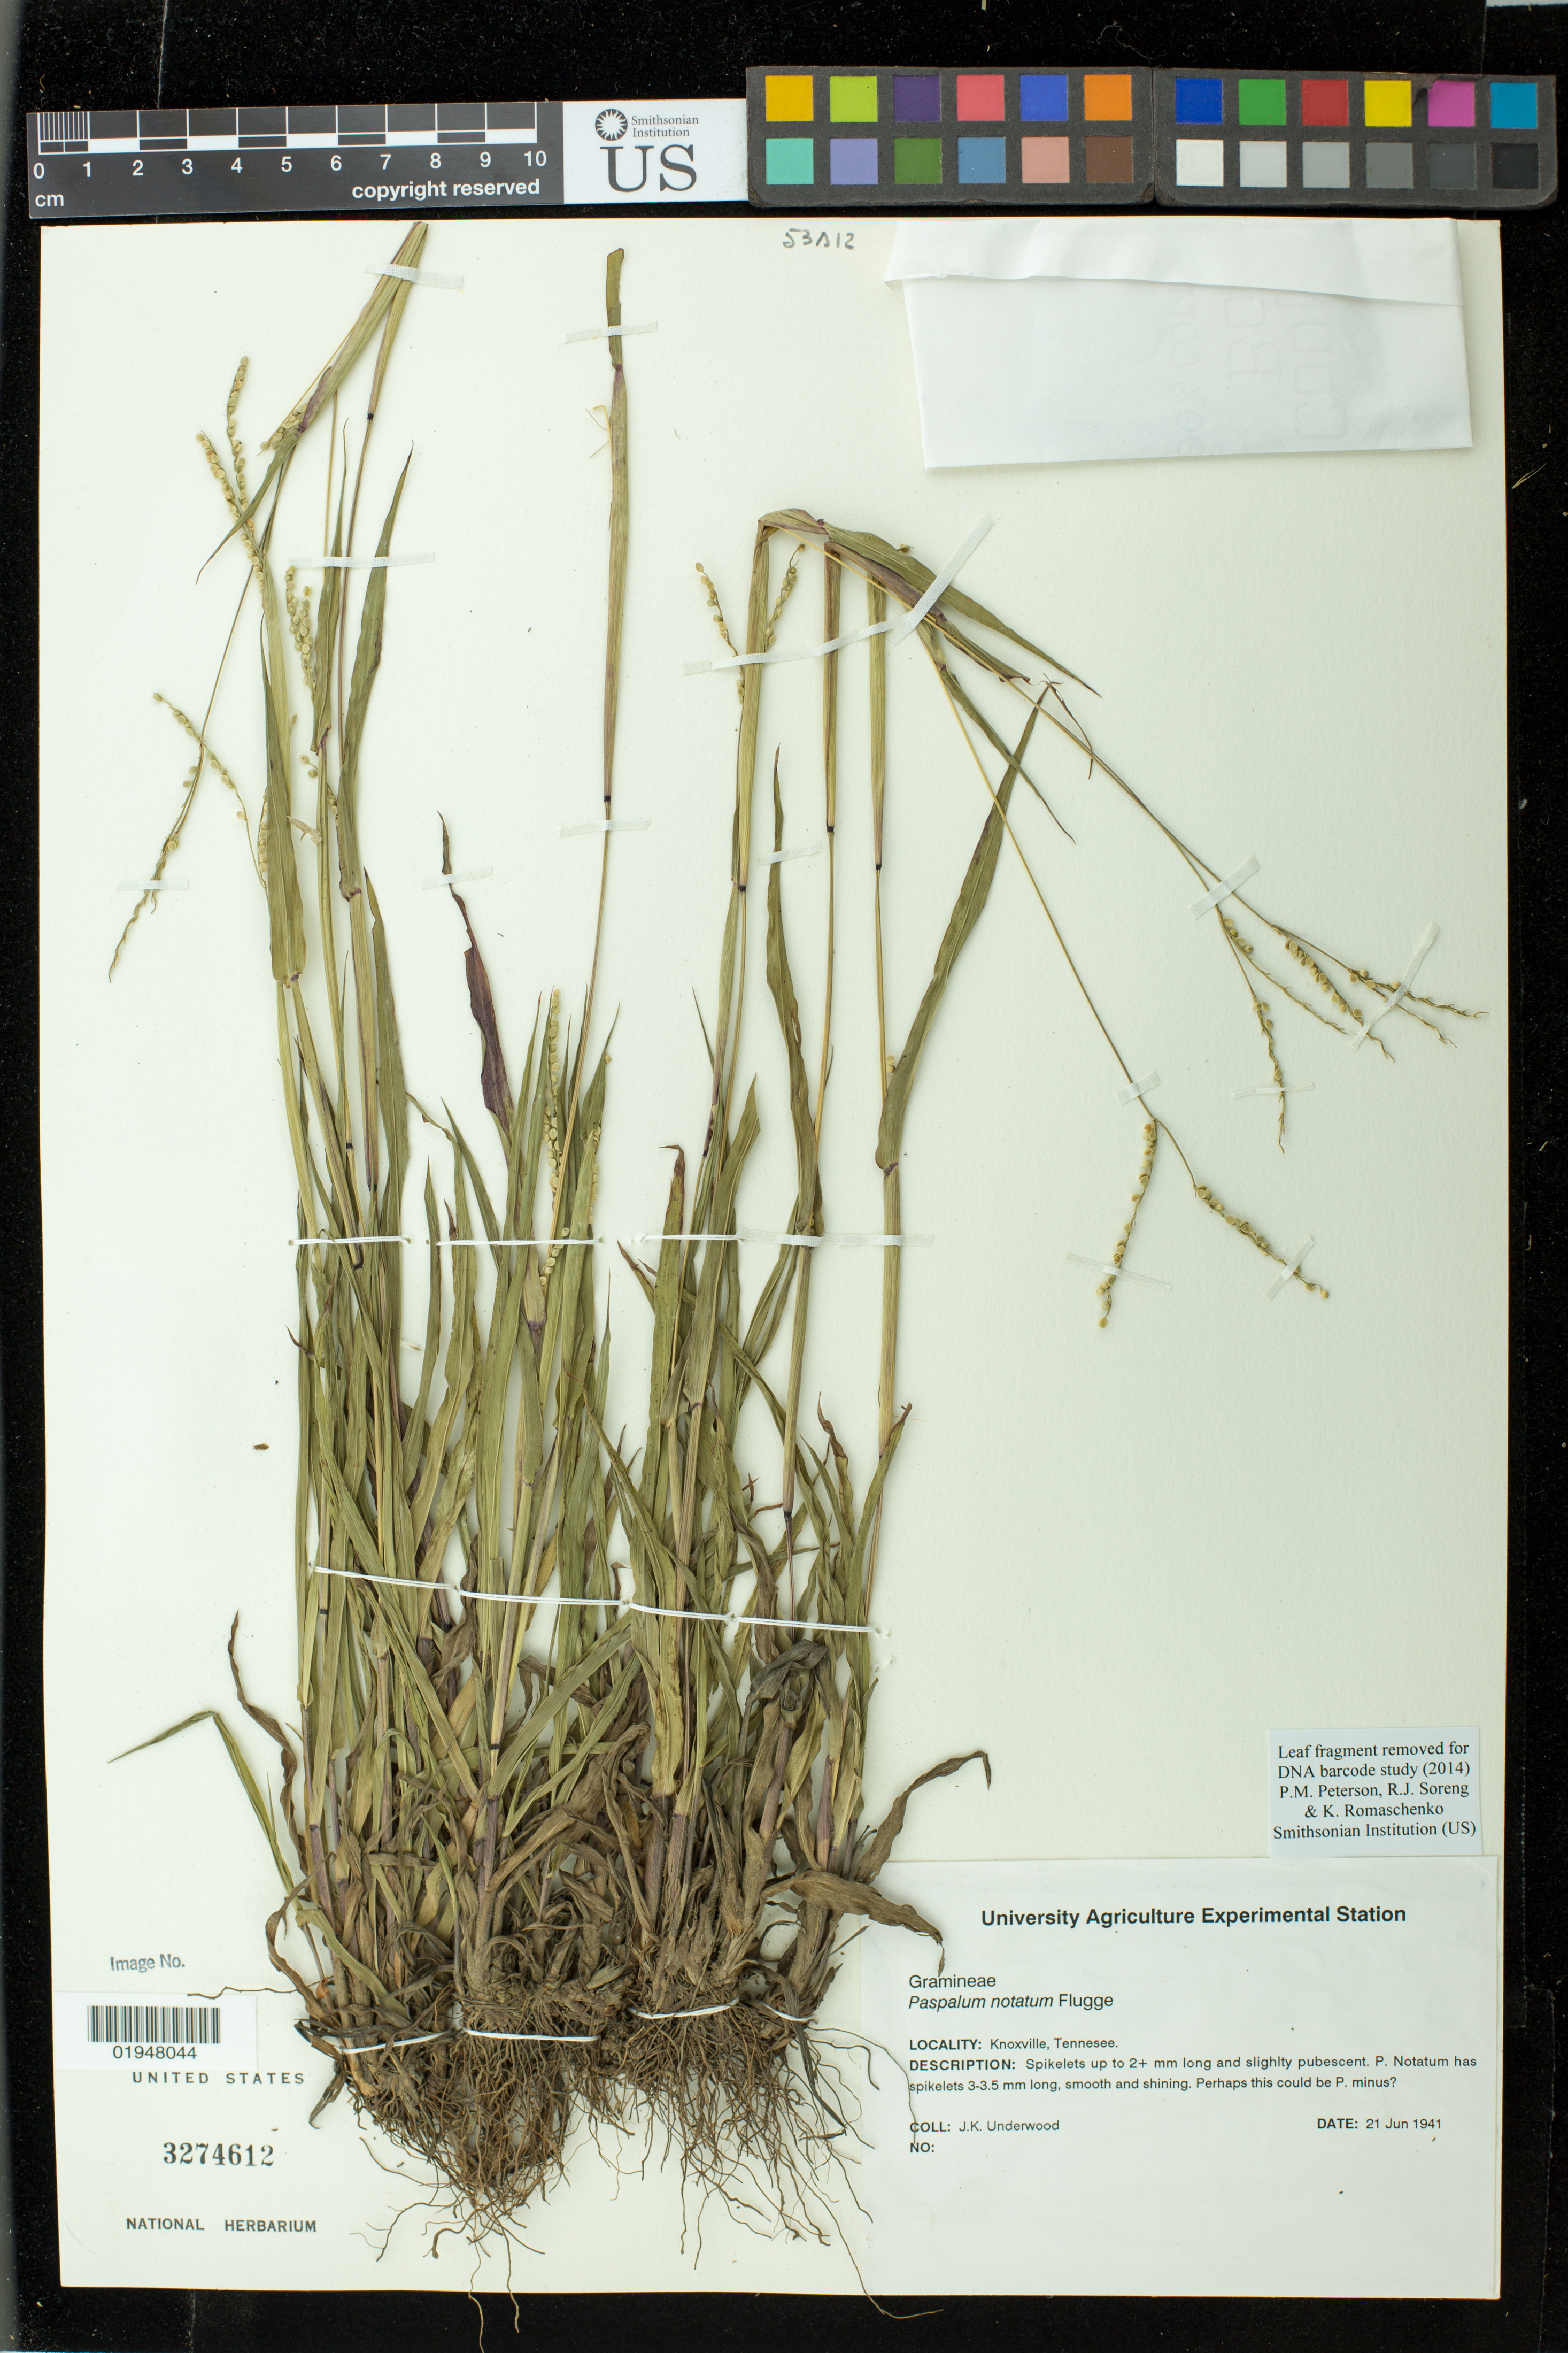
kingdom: Plantae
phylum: Tracheophyta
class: Liliopsida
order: Poales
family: Poaceae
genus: Paspalum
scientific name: Paspalum notatum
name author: Flüggé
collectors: J. K. Underwood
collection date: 1941-06-21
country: United States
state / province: Tennessee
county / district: Knox County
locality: University Agriculture Experimental Station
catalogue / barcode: US 3274612